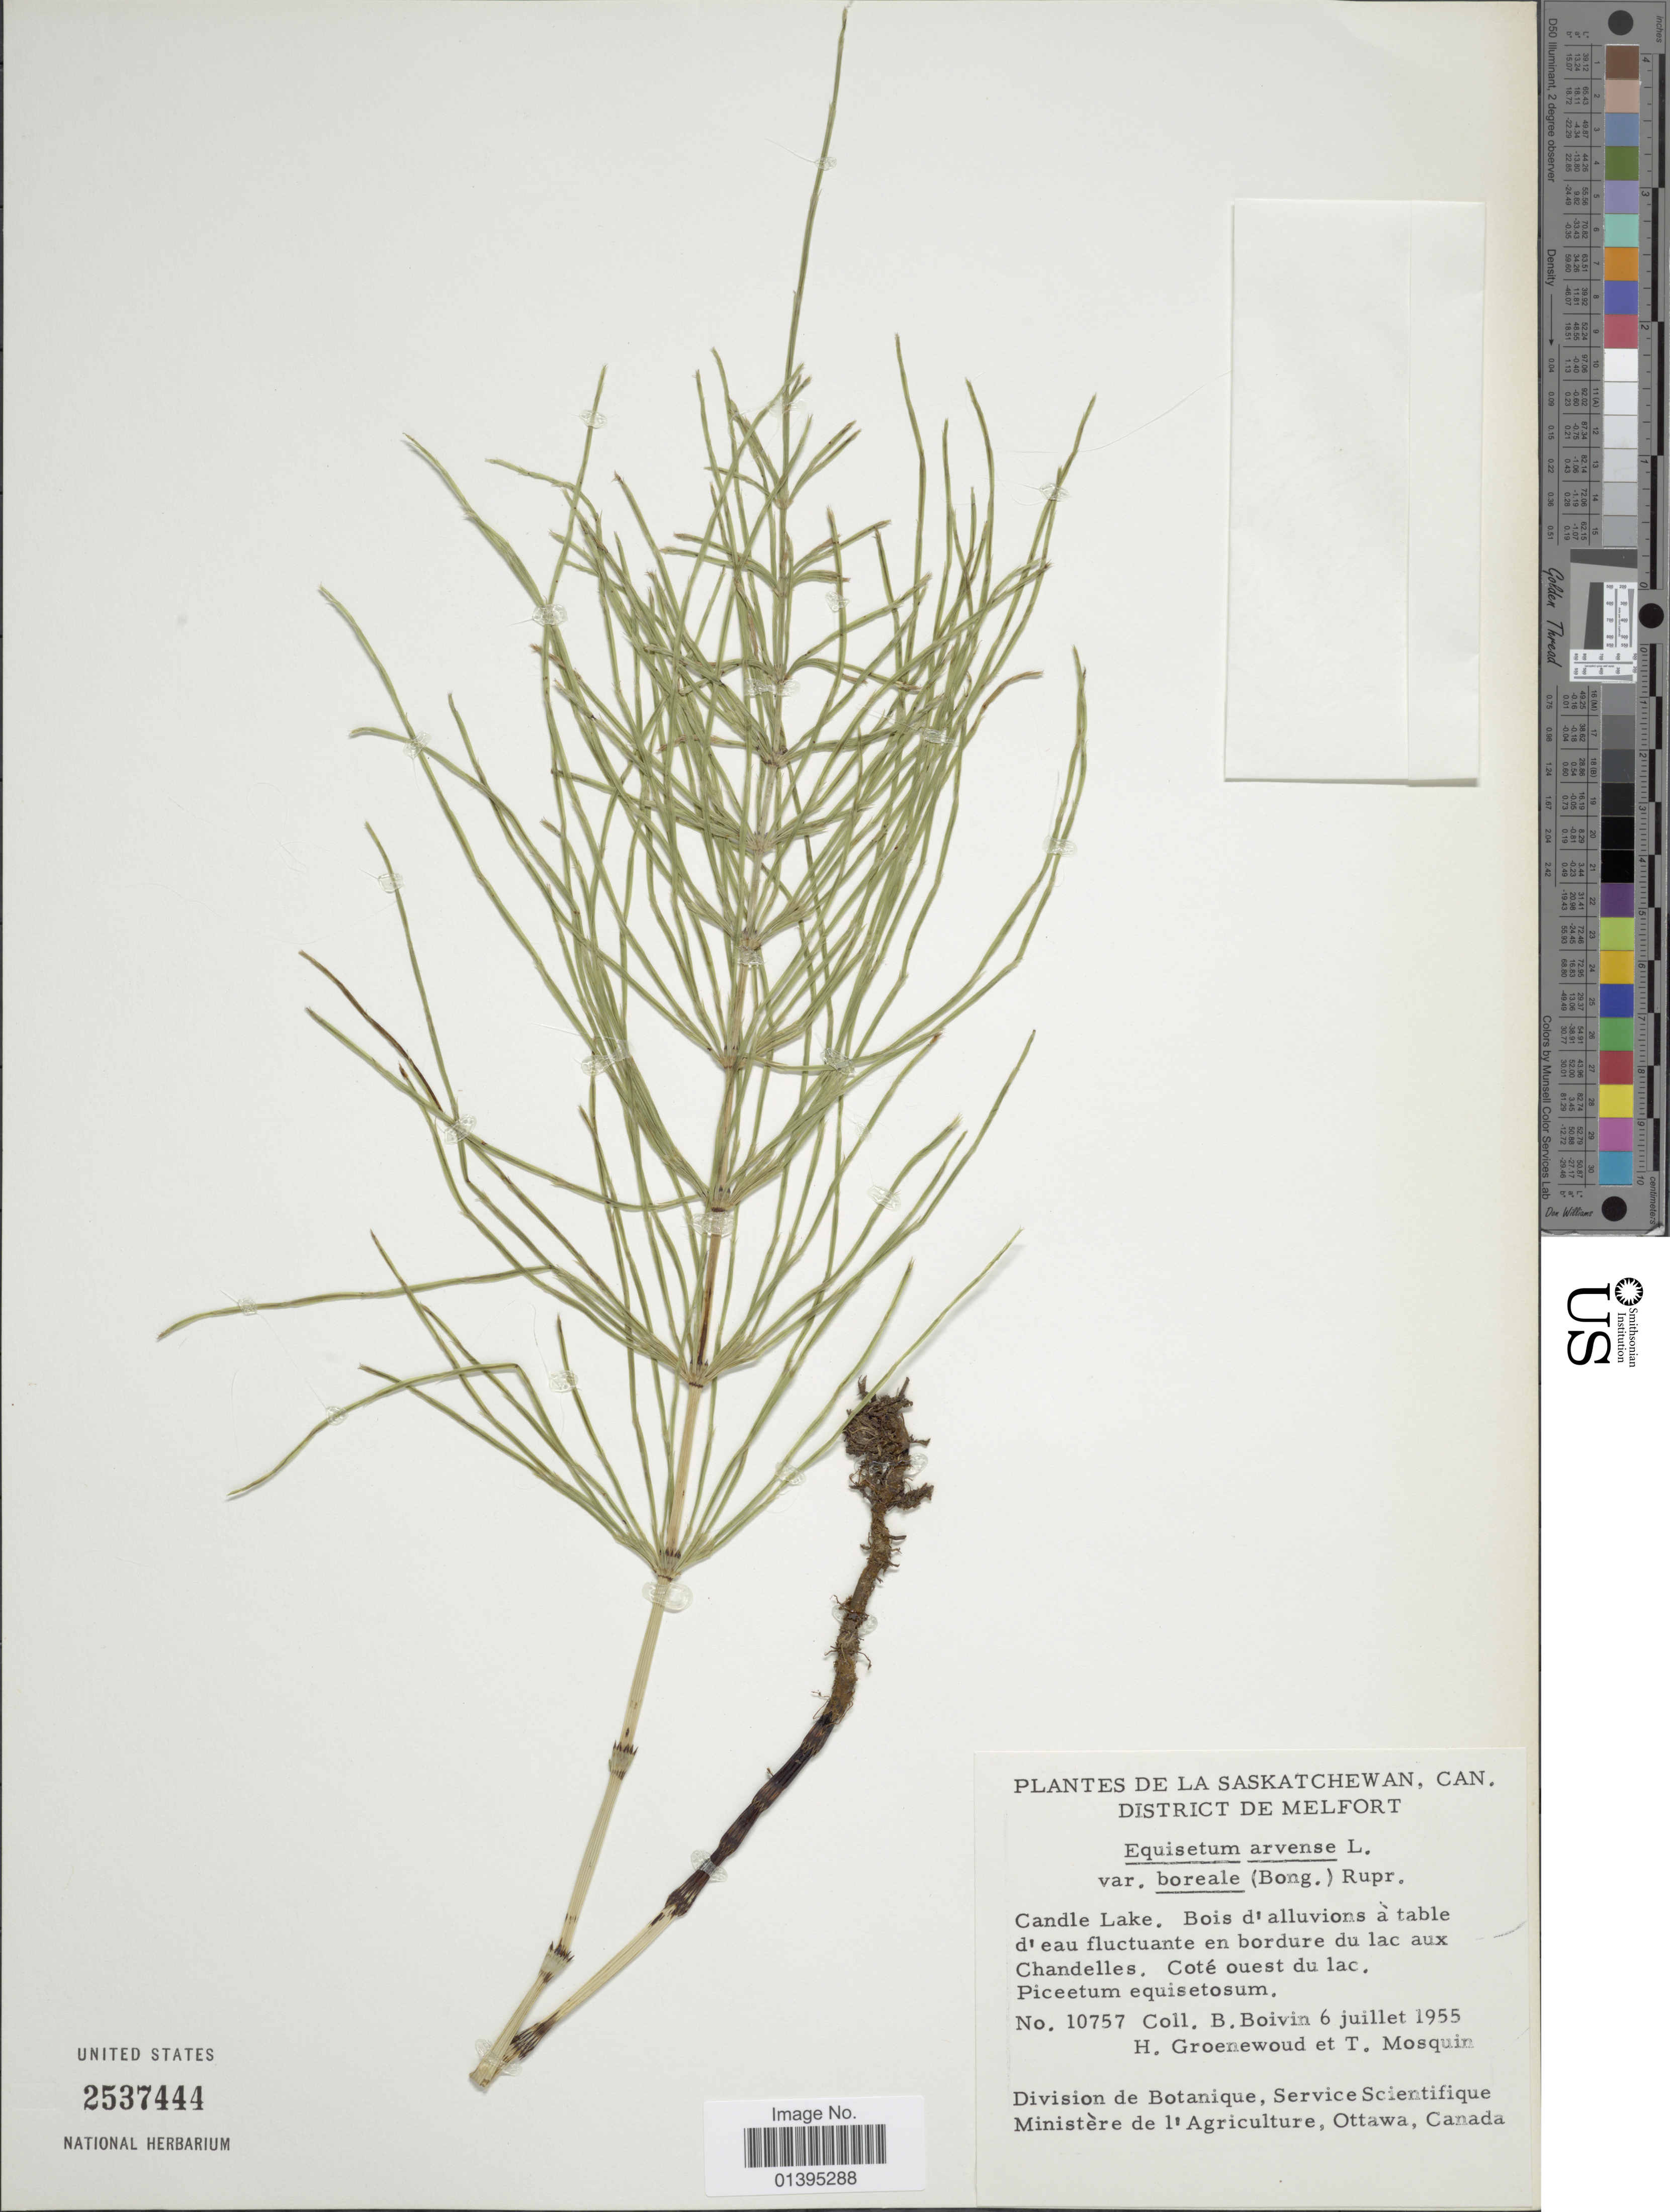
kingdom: Plantae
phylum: Tracheophyta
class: Polypodiopsida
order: Equisetales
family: Equisetaceae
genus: Equisetum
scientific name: Equisetum arvense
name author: L.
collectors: J. R. B. Boivin, H. Groenewoud & T. Mosquin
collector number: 10757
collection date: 1955-07-06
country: Canada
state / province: Saskatchewan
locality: District de Melfort, Canada Lake, Bois d'alluvions a table d'eau fluctuante en bordure du lac aux Chandelles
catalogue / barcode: US 2537444